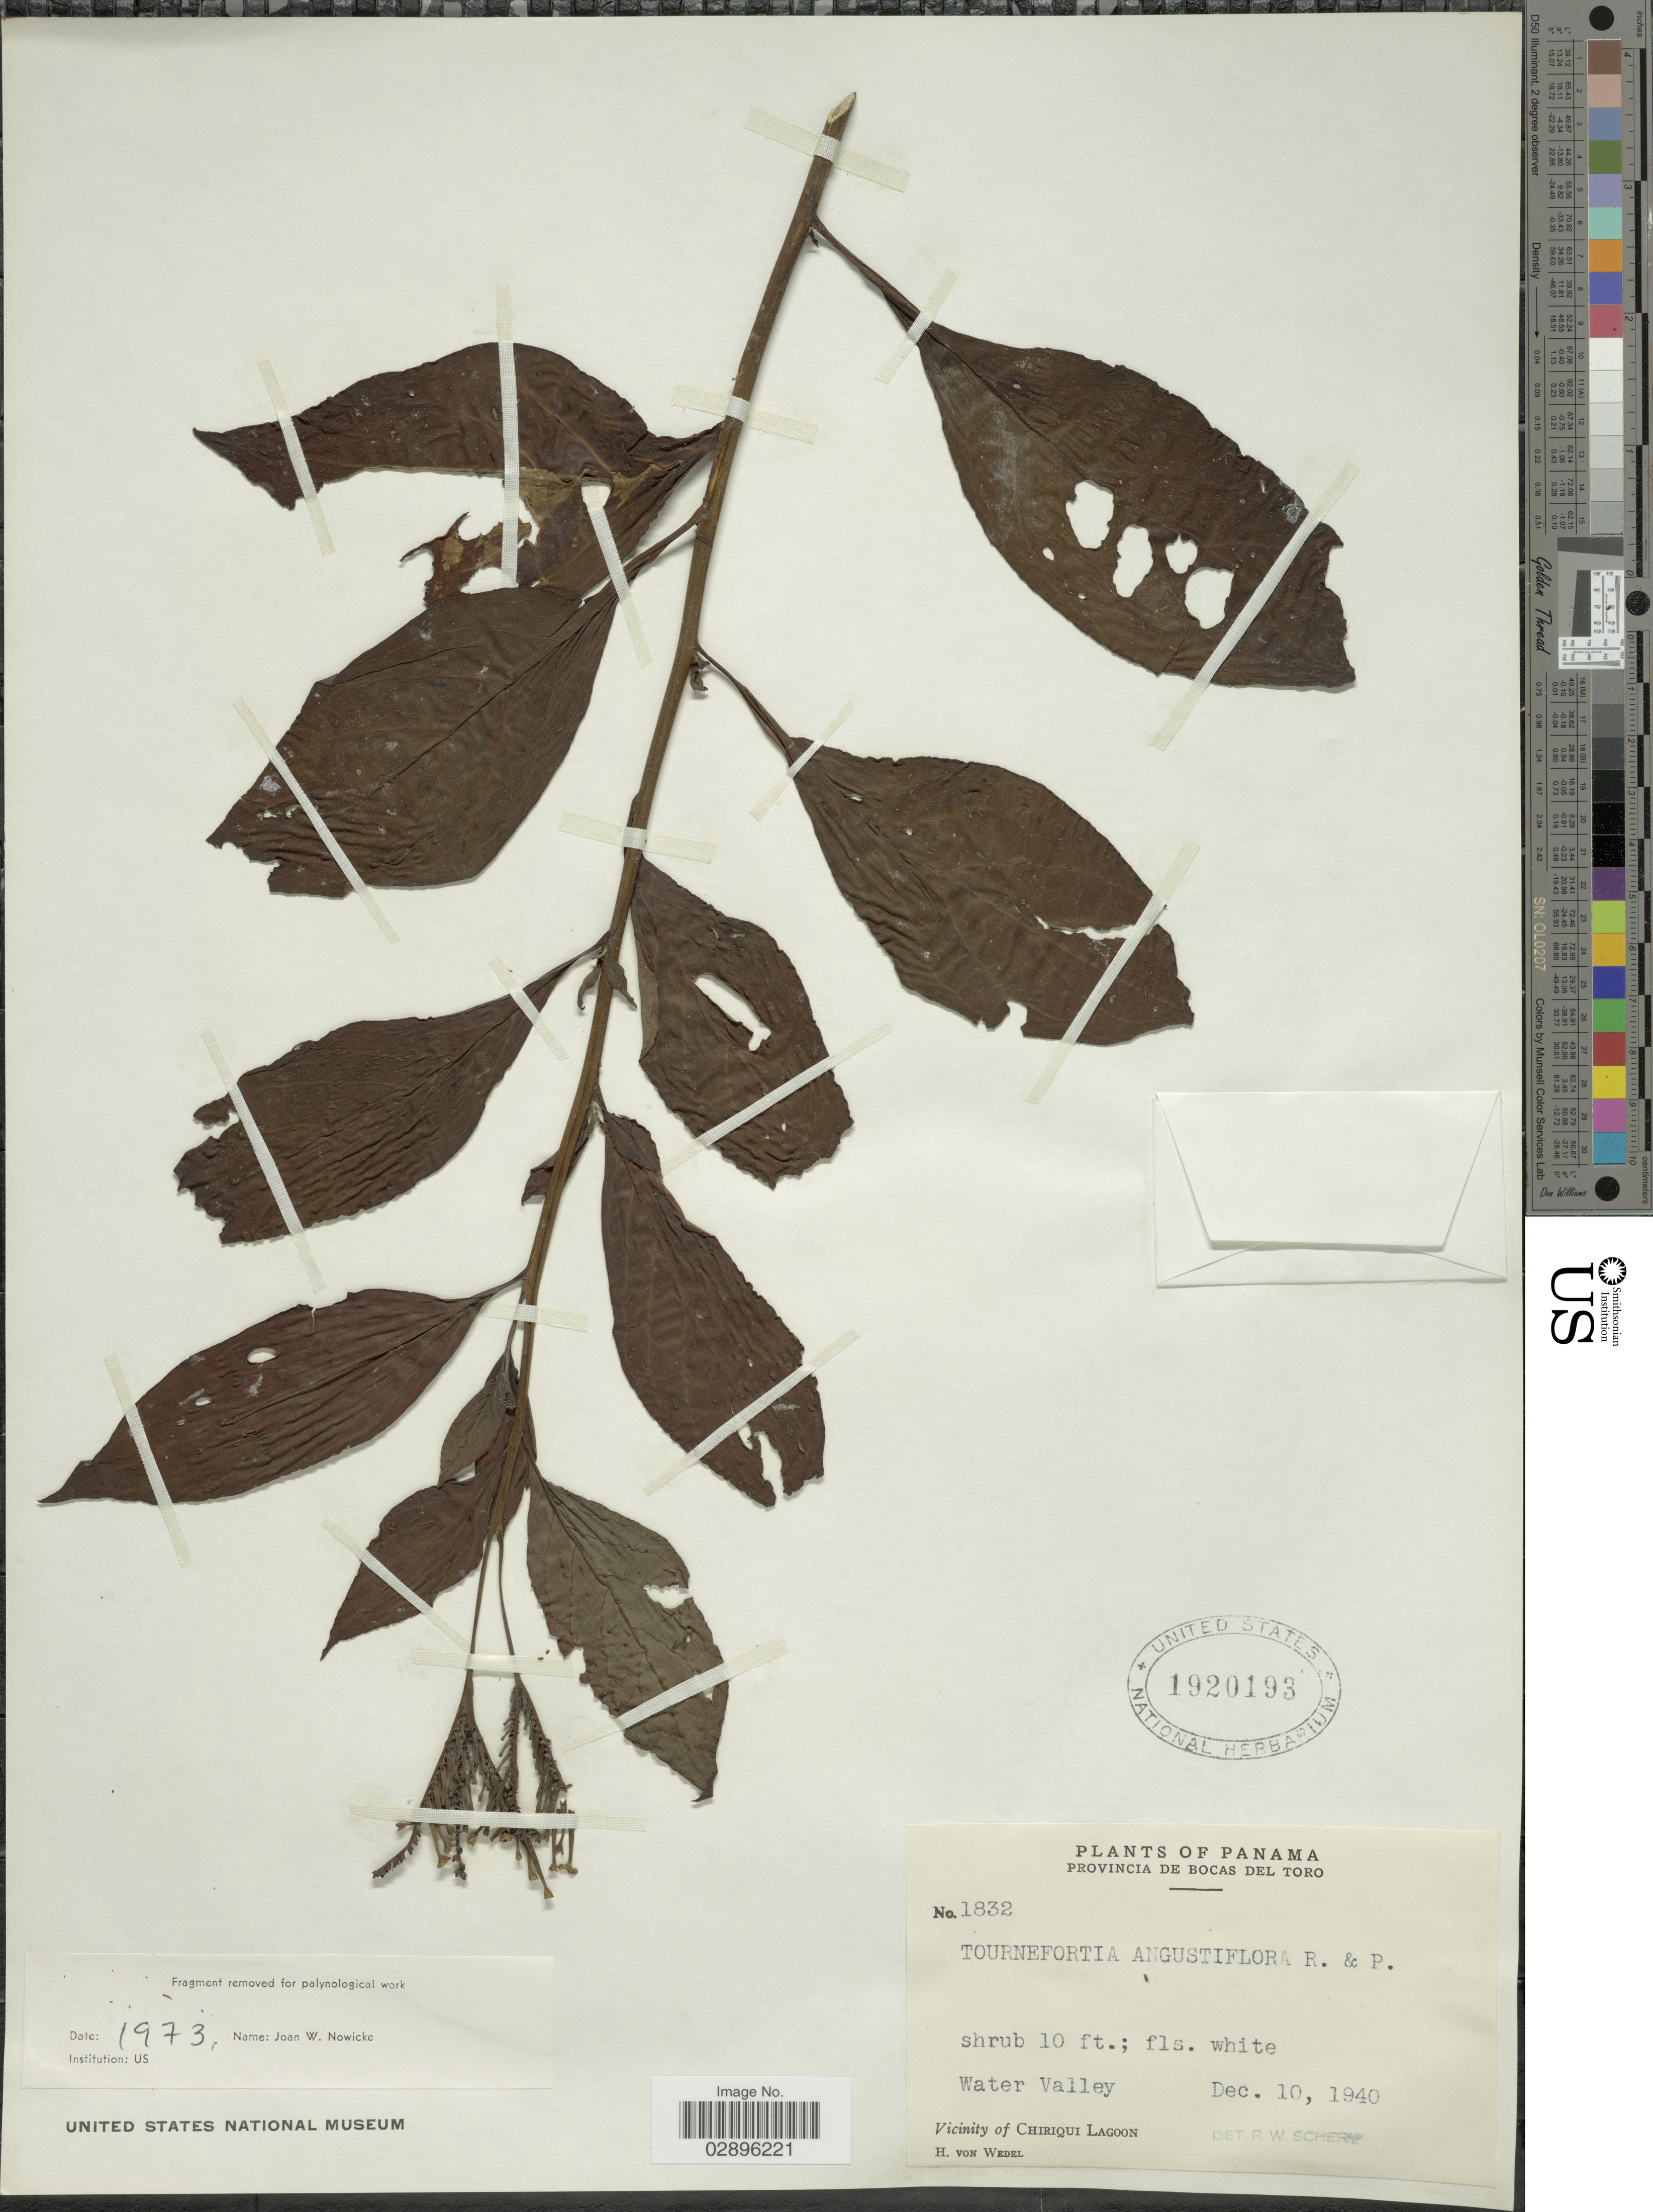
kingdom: Plantae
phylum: Tracheophyta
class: Magnoliopsida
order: Boraginales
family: Heliotropiaceae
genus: Tournefortia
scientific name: Tournefortia angustiflora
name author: Ruiz & Pav.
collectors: H. von Wedel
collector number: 1832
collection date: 1940-12-10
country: Panama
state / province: Bocas del Toro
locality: Water Valley. Vicinity of Chiriqui Lagoon.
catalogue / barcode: US 1920193